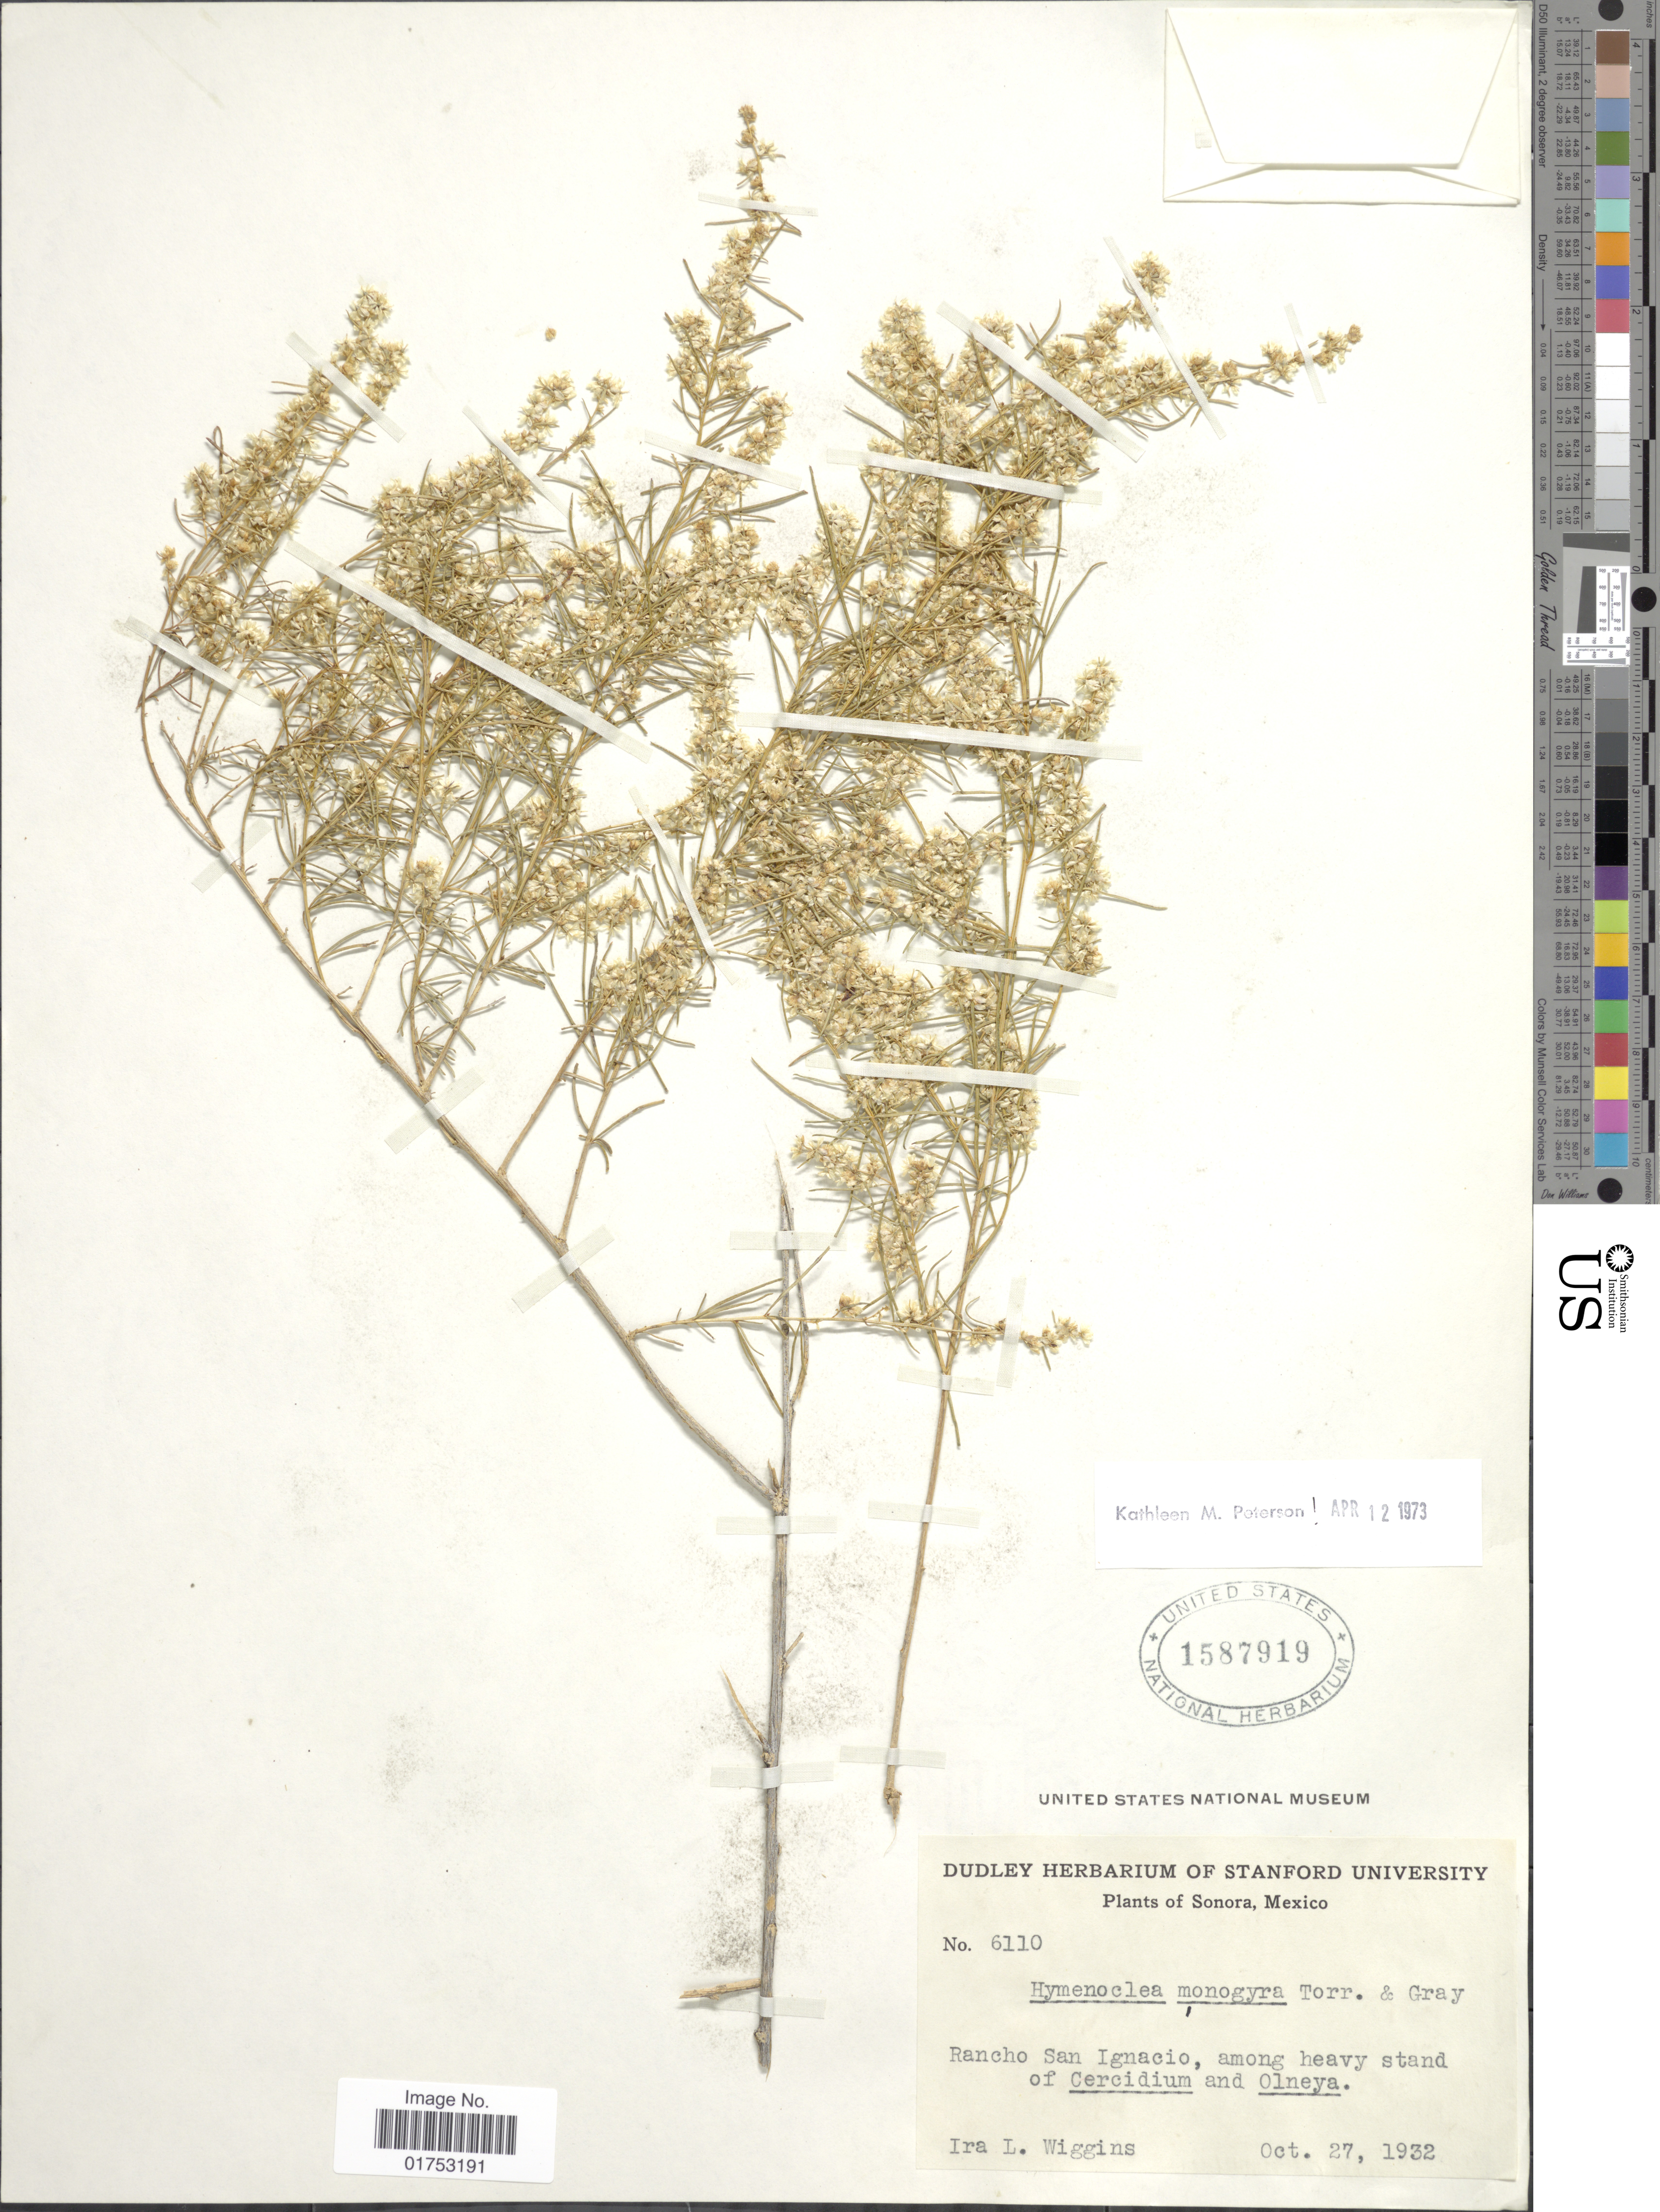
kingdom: Plantae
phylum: Tracheophyta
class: Magnoliopsida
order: Asterales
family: Asteraceae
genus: Hymenoclea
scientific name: Hymenoclea monogyra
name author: Torr. & A. Gray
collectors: I. L. Wiggins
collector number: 6110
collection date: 1932-10-27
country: Mexico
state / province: Sonora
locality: Rancho San Ignacio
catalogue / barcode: US 1587919